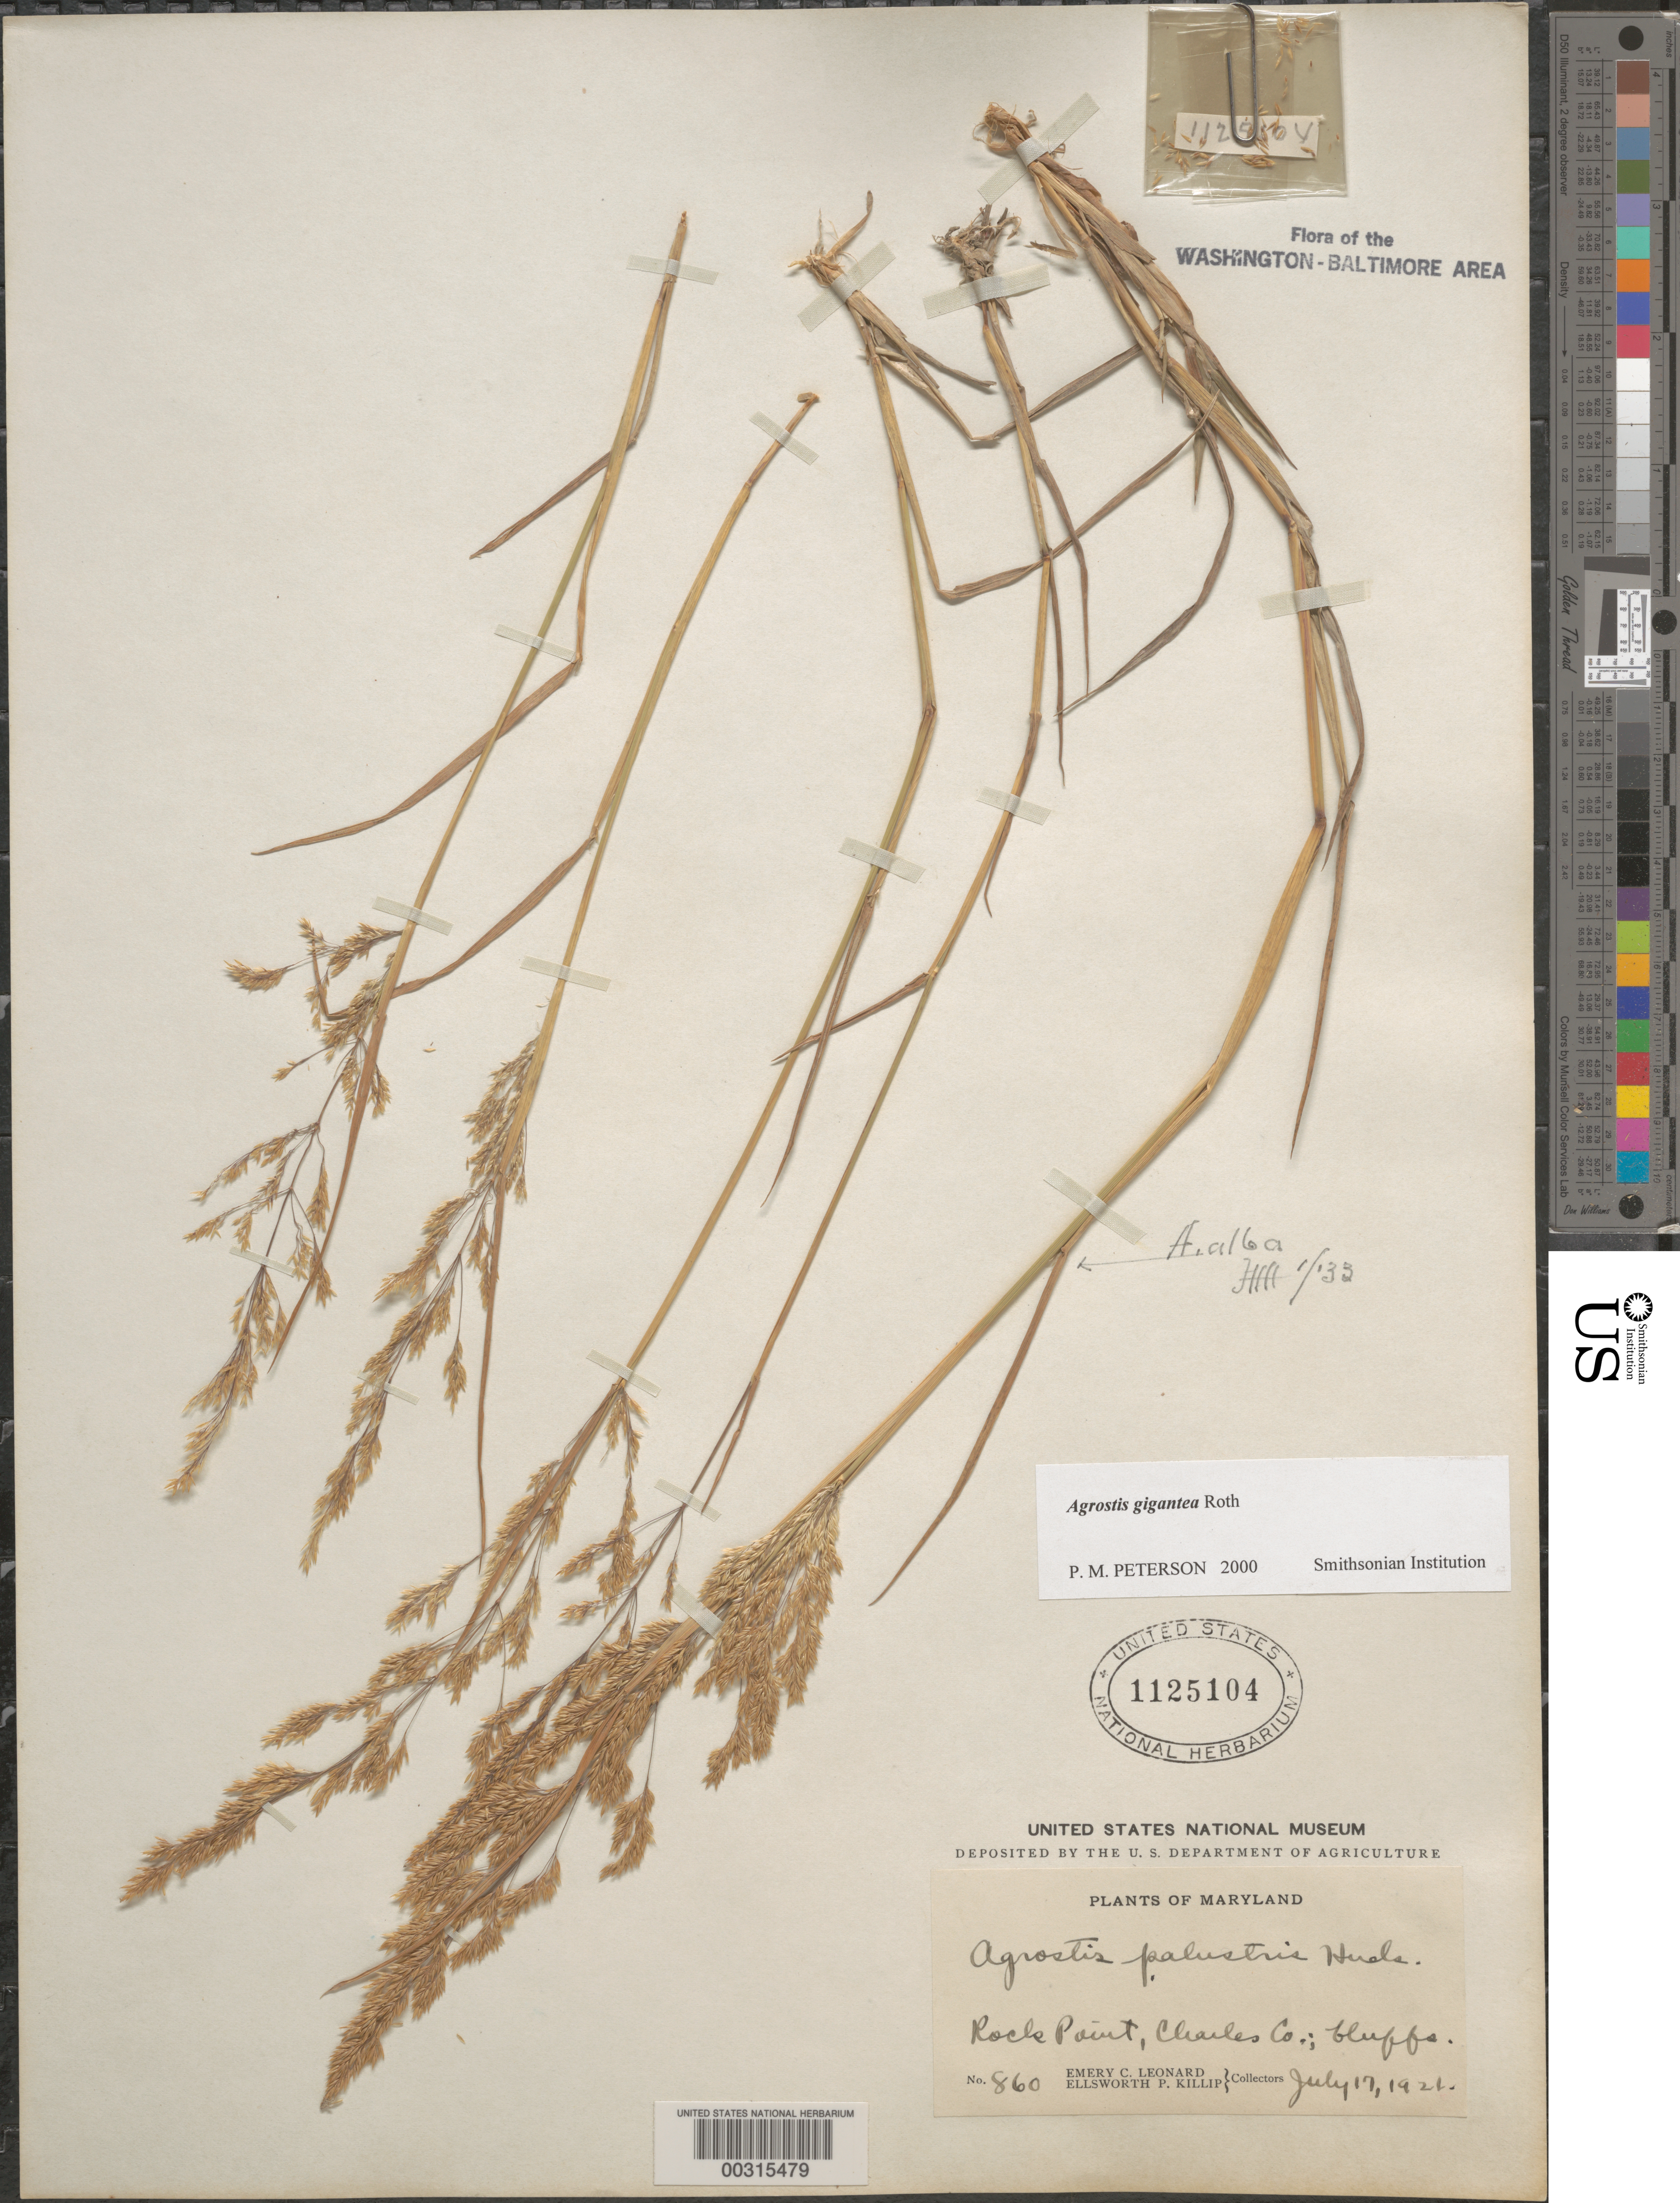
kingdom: Plantae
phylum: Tracheophyta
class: Liliopsida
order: Poales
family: Poaceae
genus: Agrostis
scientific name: Agrostis gigantea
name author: Roth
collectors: E. C. Leonard & E. P. Killip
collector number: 860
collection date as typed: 17 Jul 1921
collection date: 1921-07-17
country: United States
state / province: Maryland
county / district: Charles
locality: Rock Point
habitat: Bluffs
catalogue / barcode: US 1125104